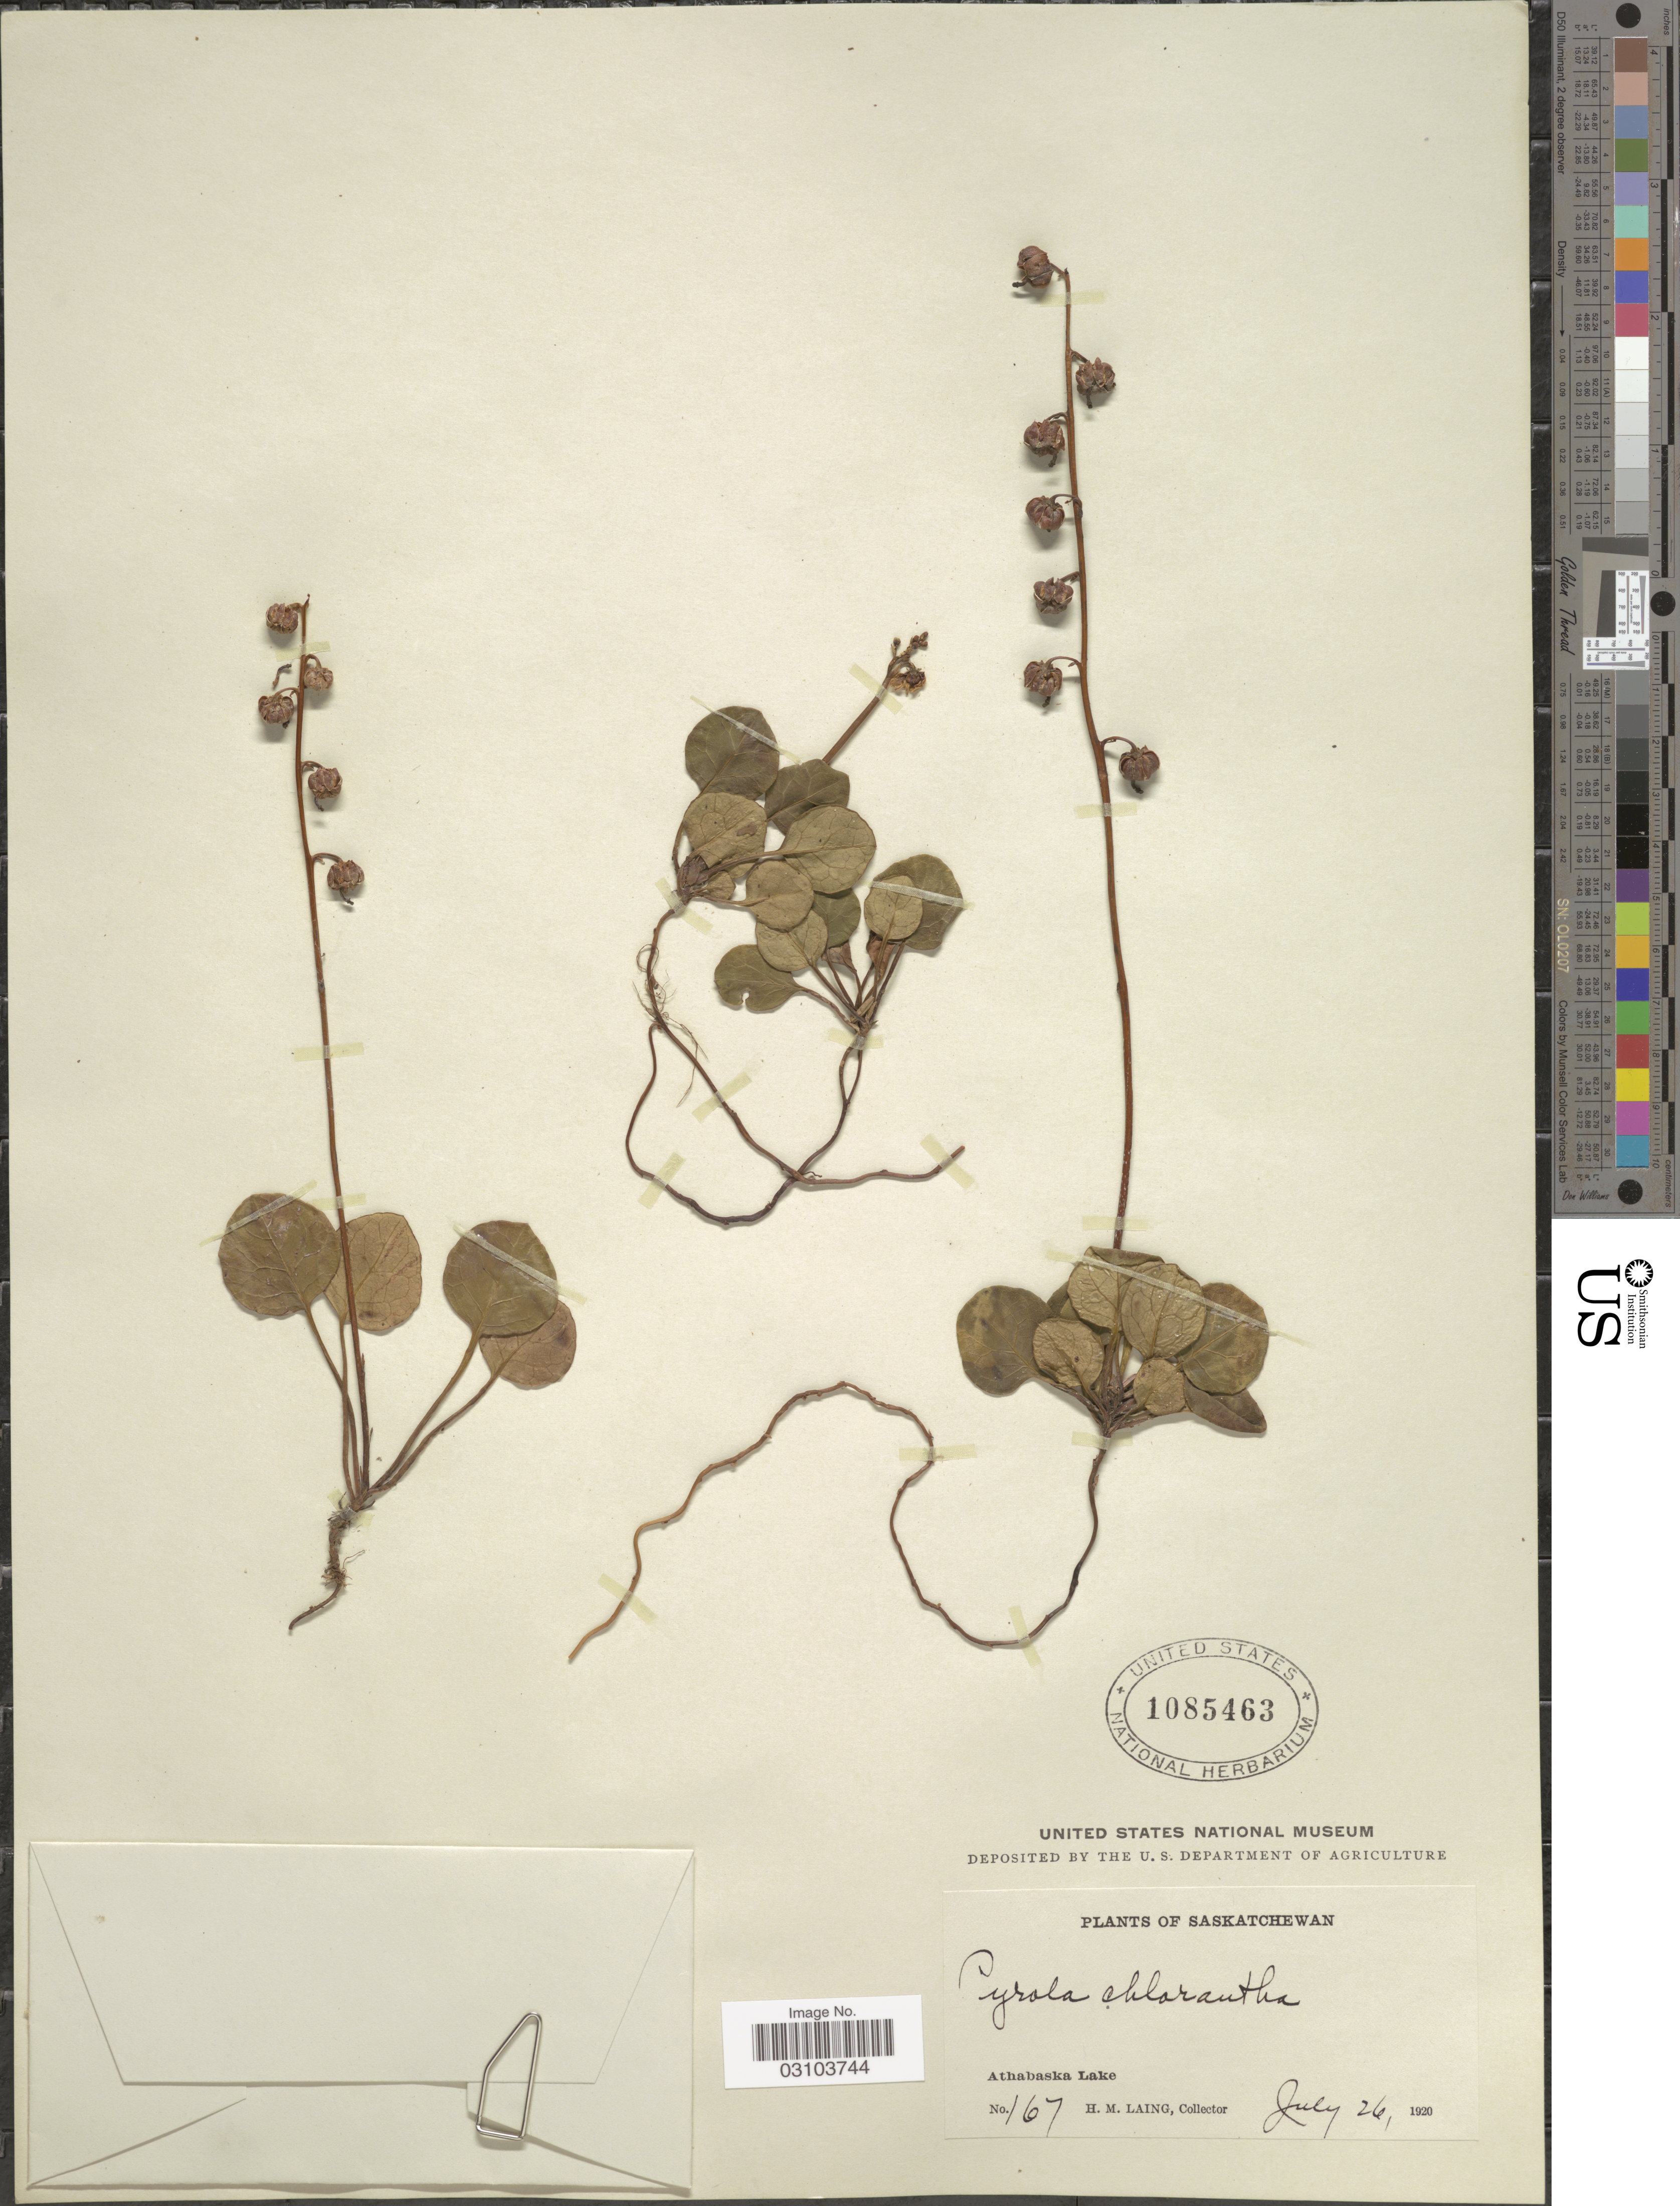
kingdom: Plantae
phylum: Tracheophyta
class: Magnoliopsida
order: Ericales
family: Ericaceae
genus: Pyrola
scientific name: Pyrola chlorantha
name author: Schweigg.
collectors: H. Laing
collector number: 167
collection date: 1920-07-26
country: Canada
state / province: Saskatchewan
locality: Athabaska Lake.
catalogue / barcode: US 1085463